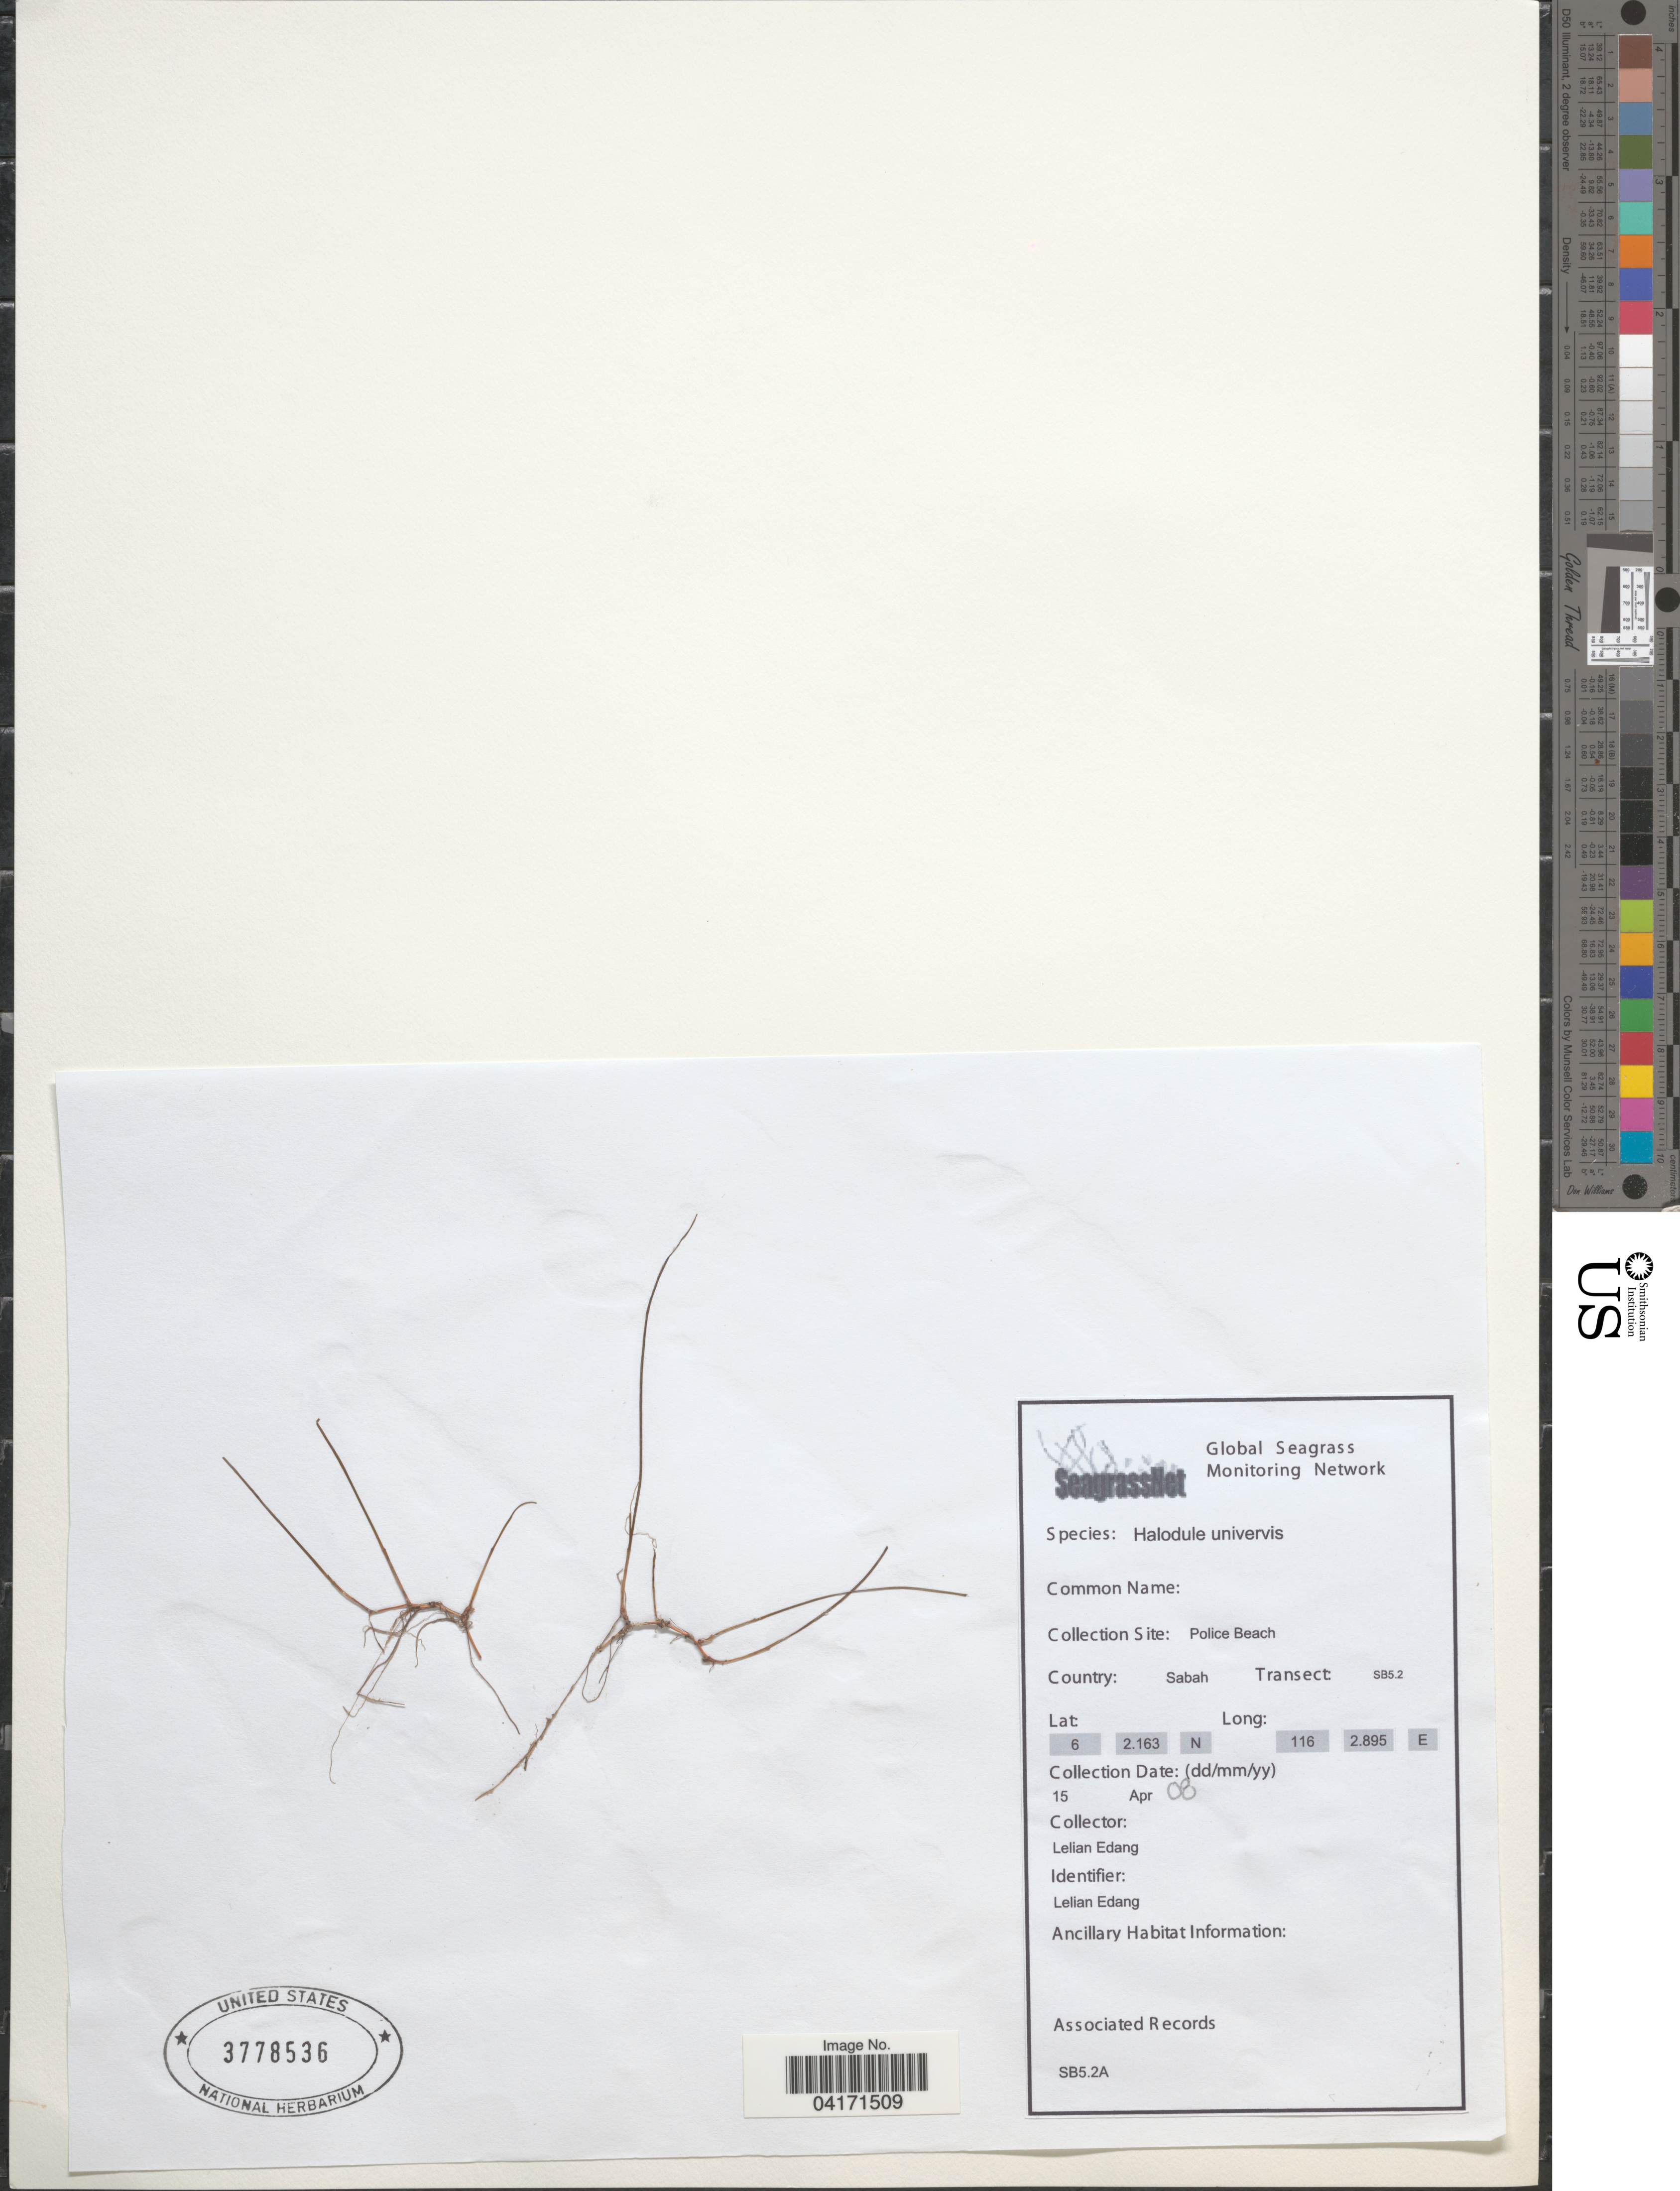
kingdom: Plantae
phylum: Tracheophyta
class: Liliopsida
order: Alismatales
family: Cymodoceaceae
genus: Halodule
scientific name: Halodule uninervis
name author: (Forssk.) Asch.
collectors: L. Edang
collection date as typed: Transcribed d/m/y: 15/4/8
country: Malaysia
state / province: Sabah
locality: Police Beach. Transect: SB5.2.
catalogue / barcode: US 3778536